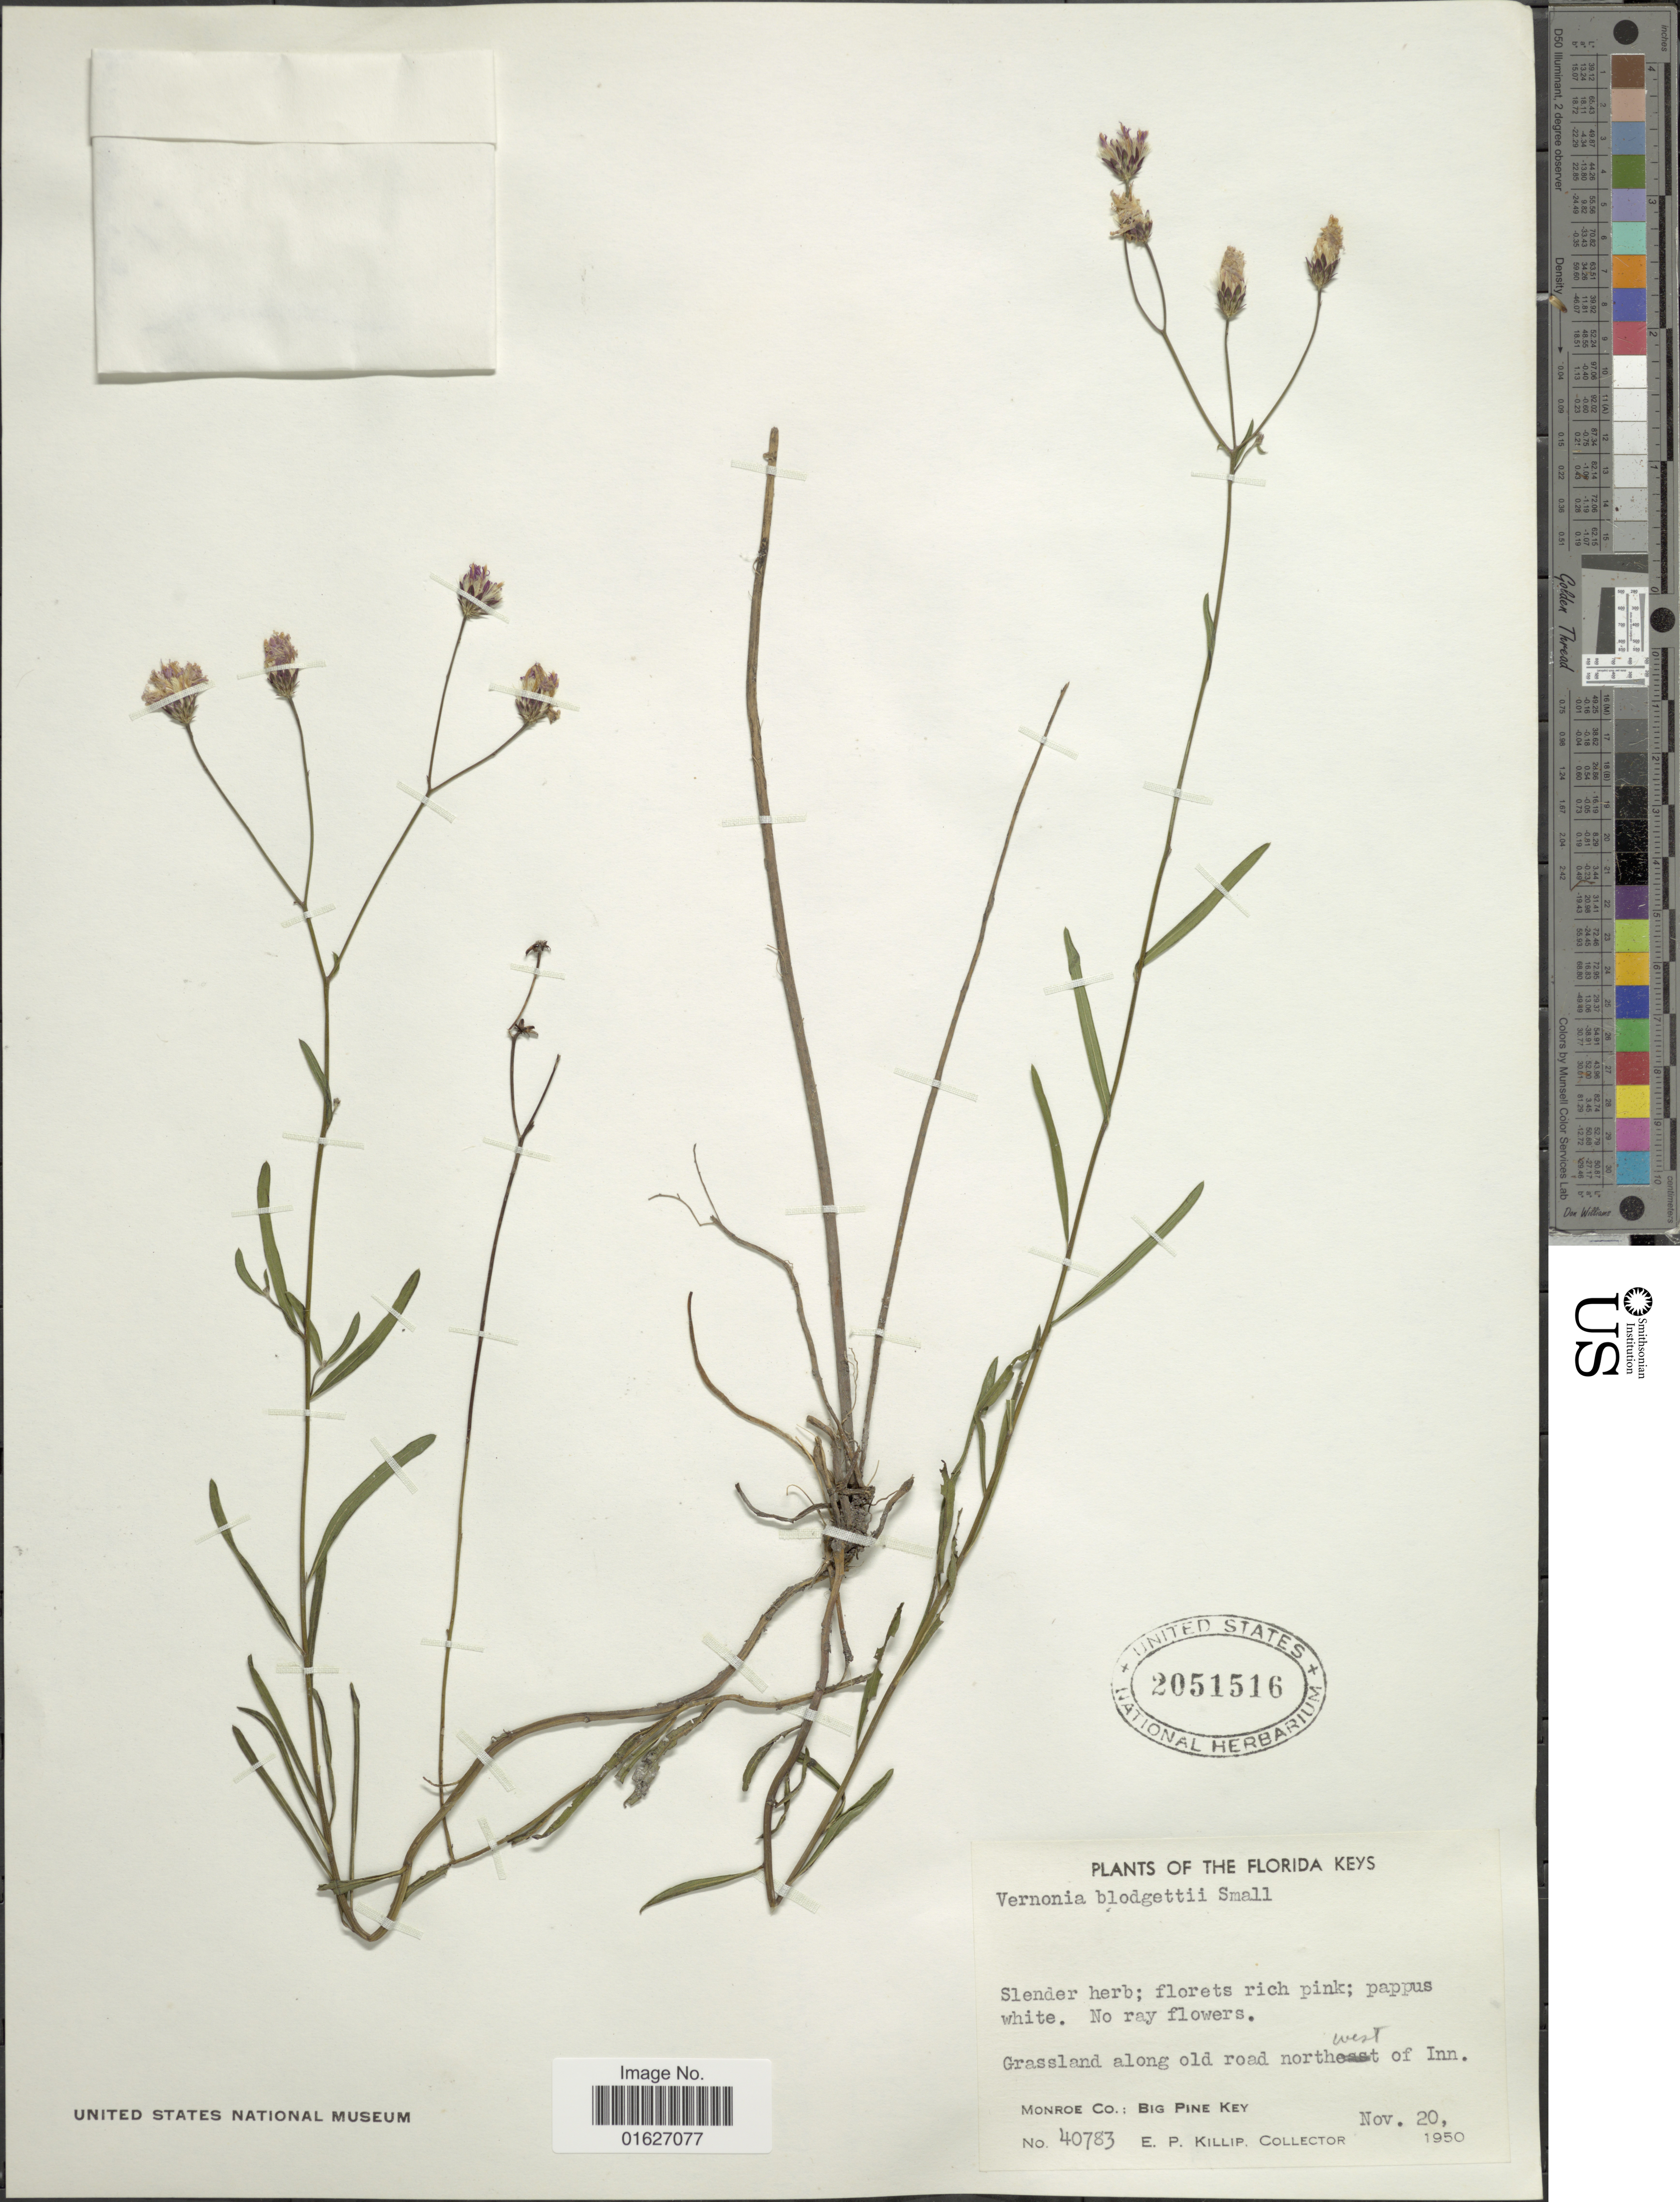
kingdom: Plantae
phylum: Tracheophyta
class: Magnoliopsida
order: Asterales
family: Asteraceae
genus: Vernonia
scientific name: Vernonia blodgettii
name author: Small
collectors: E. P. Killip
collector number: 40783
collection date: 1950-11-20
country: United States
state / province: Florida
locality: Floriday Keys, grassland along old road northwest of Inn, Monroe Co,: Big Pine Key.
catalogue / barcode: US 2051516